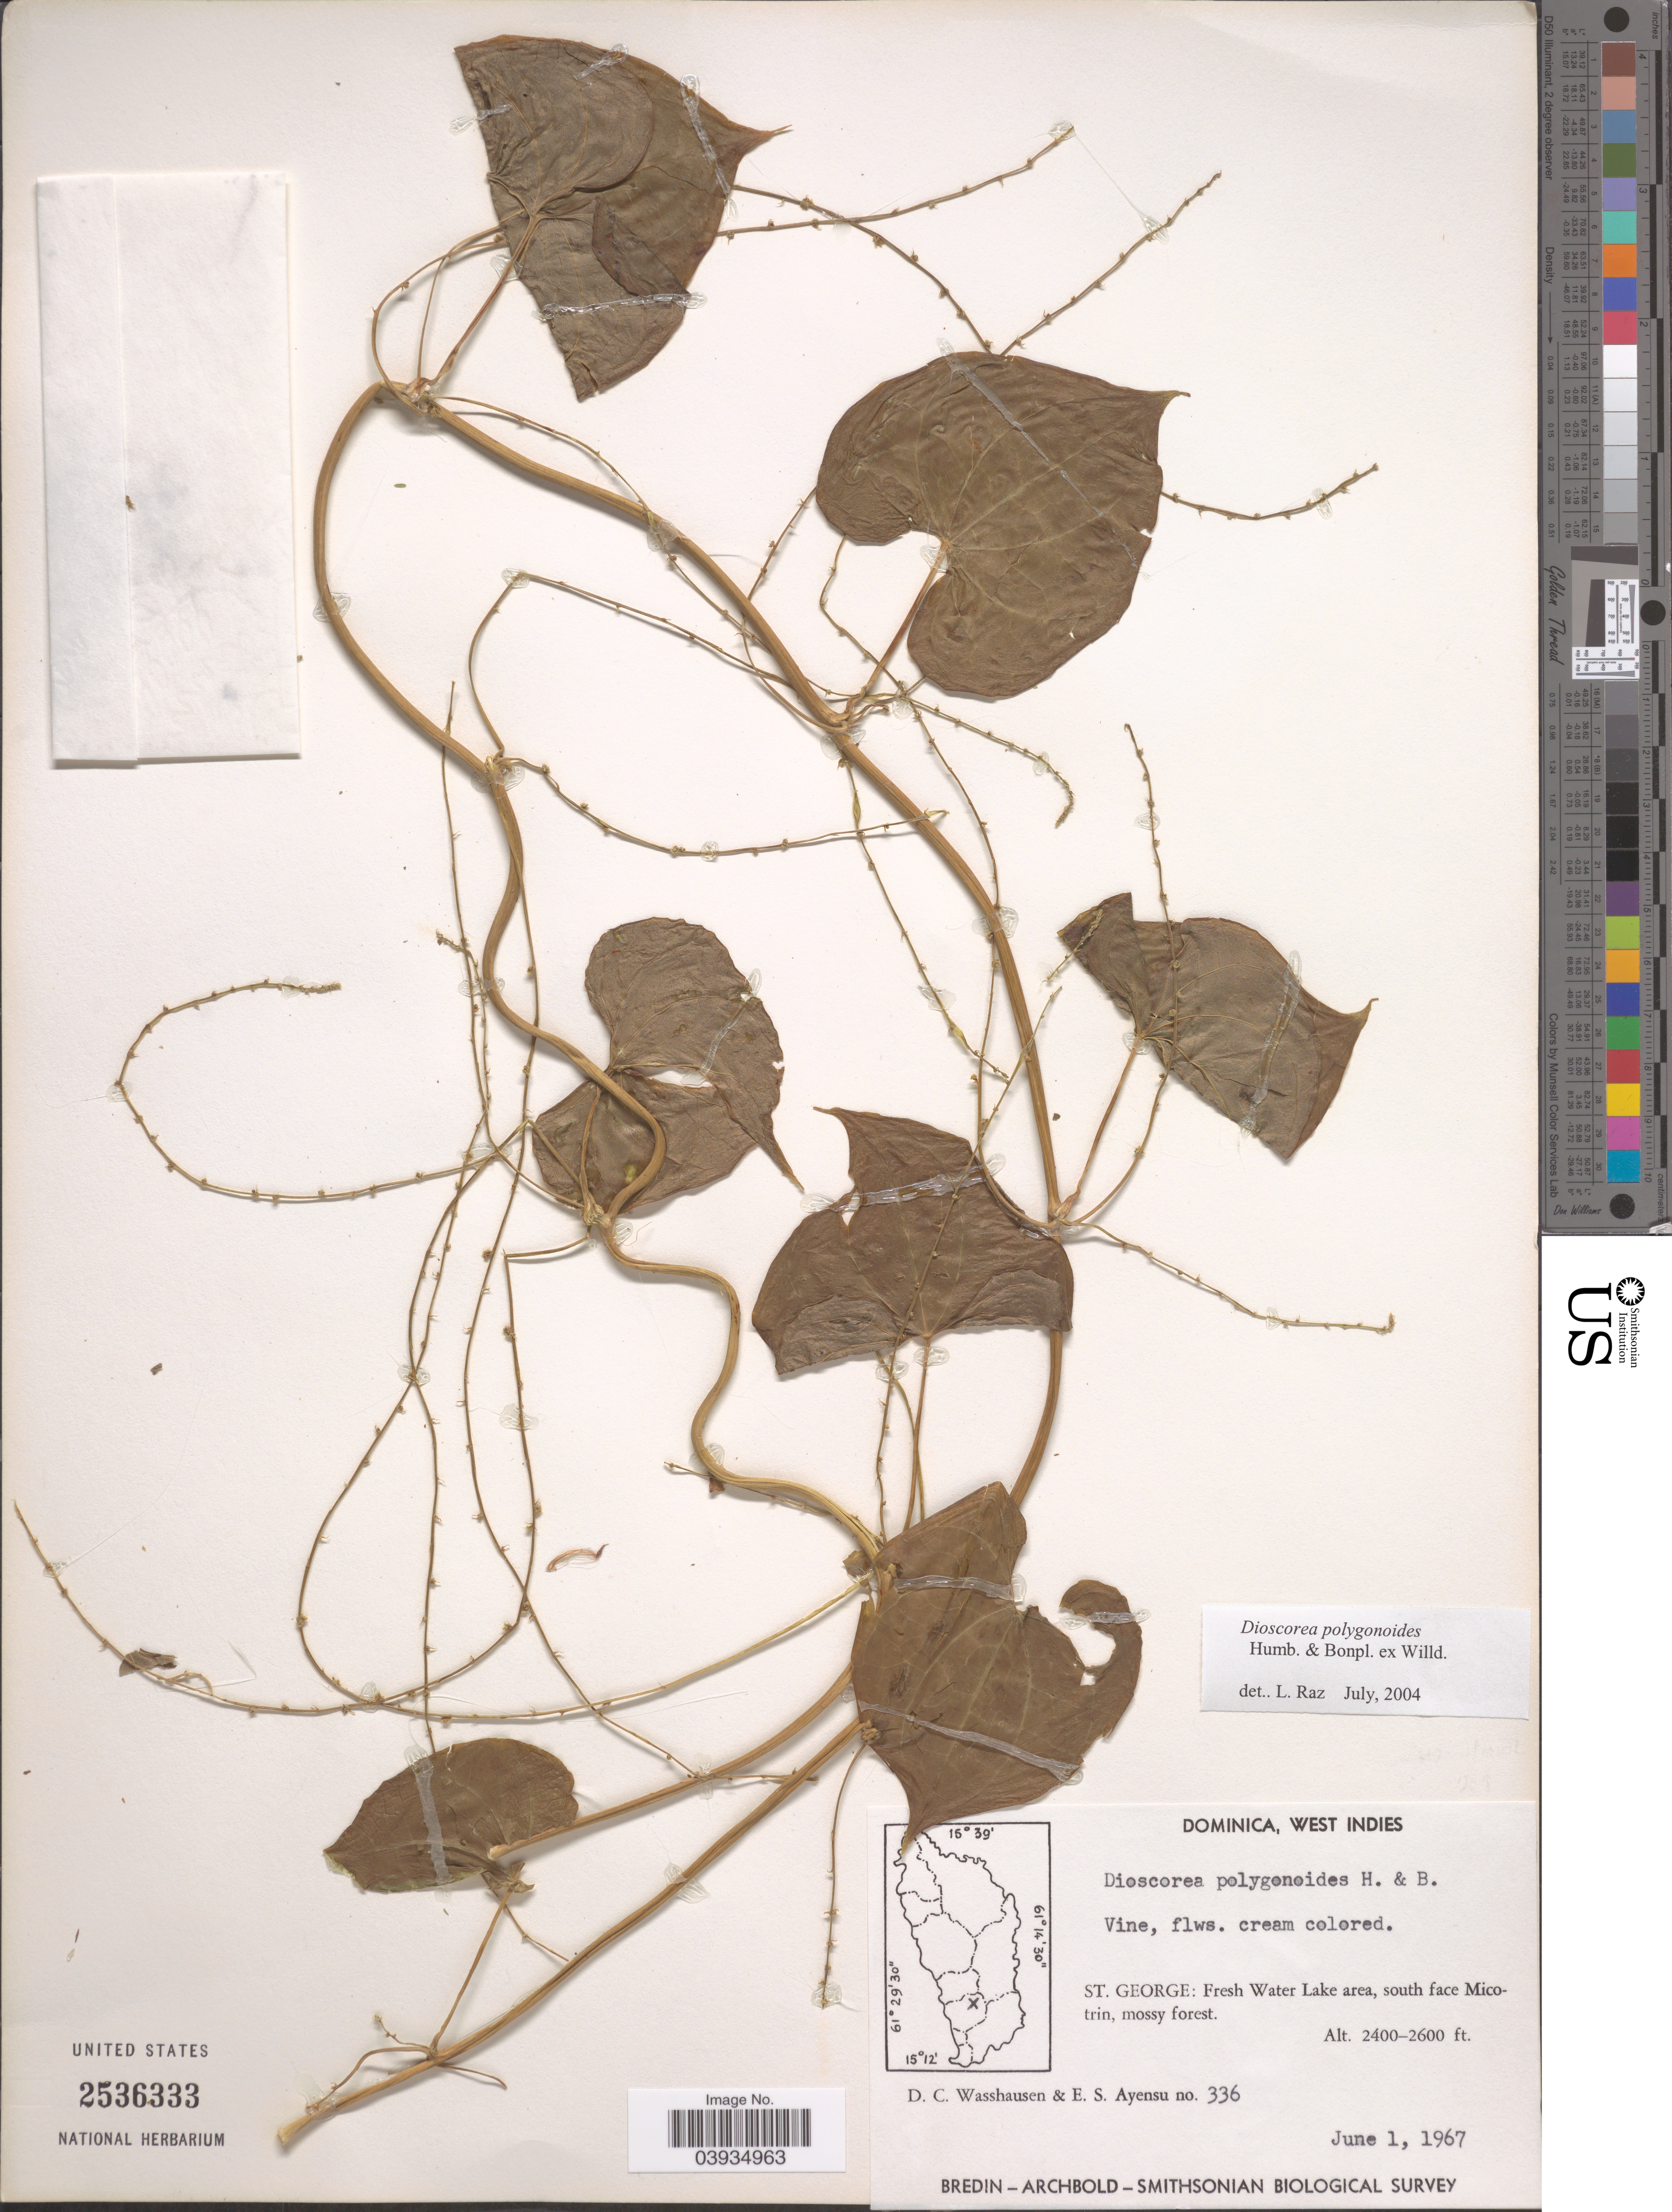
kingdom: Plantae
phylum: Tracheophyta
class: Liliopsida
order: Dioscoreales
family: Dioscoreaceae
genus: Dioscorea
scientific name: Dioscorea polygonoides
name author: Humb. & Bonpl. ex Willd.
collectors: D. C. Wasshausen & E. S. Ayensu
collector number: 336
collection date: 1967-06-01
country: Dominica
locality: St. George: Fresh Water Lake area, south face Micotrin.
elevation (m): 732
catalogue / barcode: US 2536333